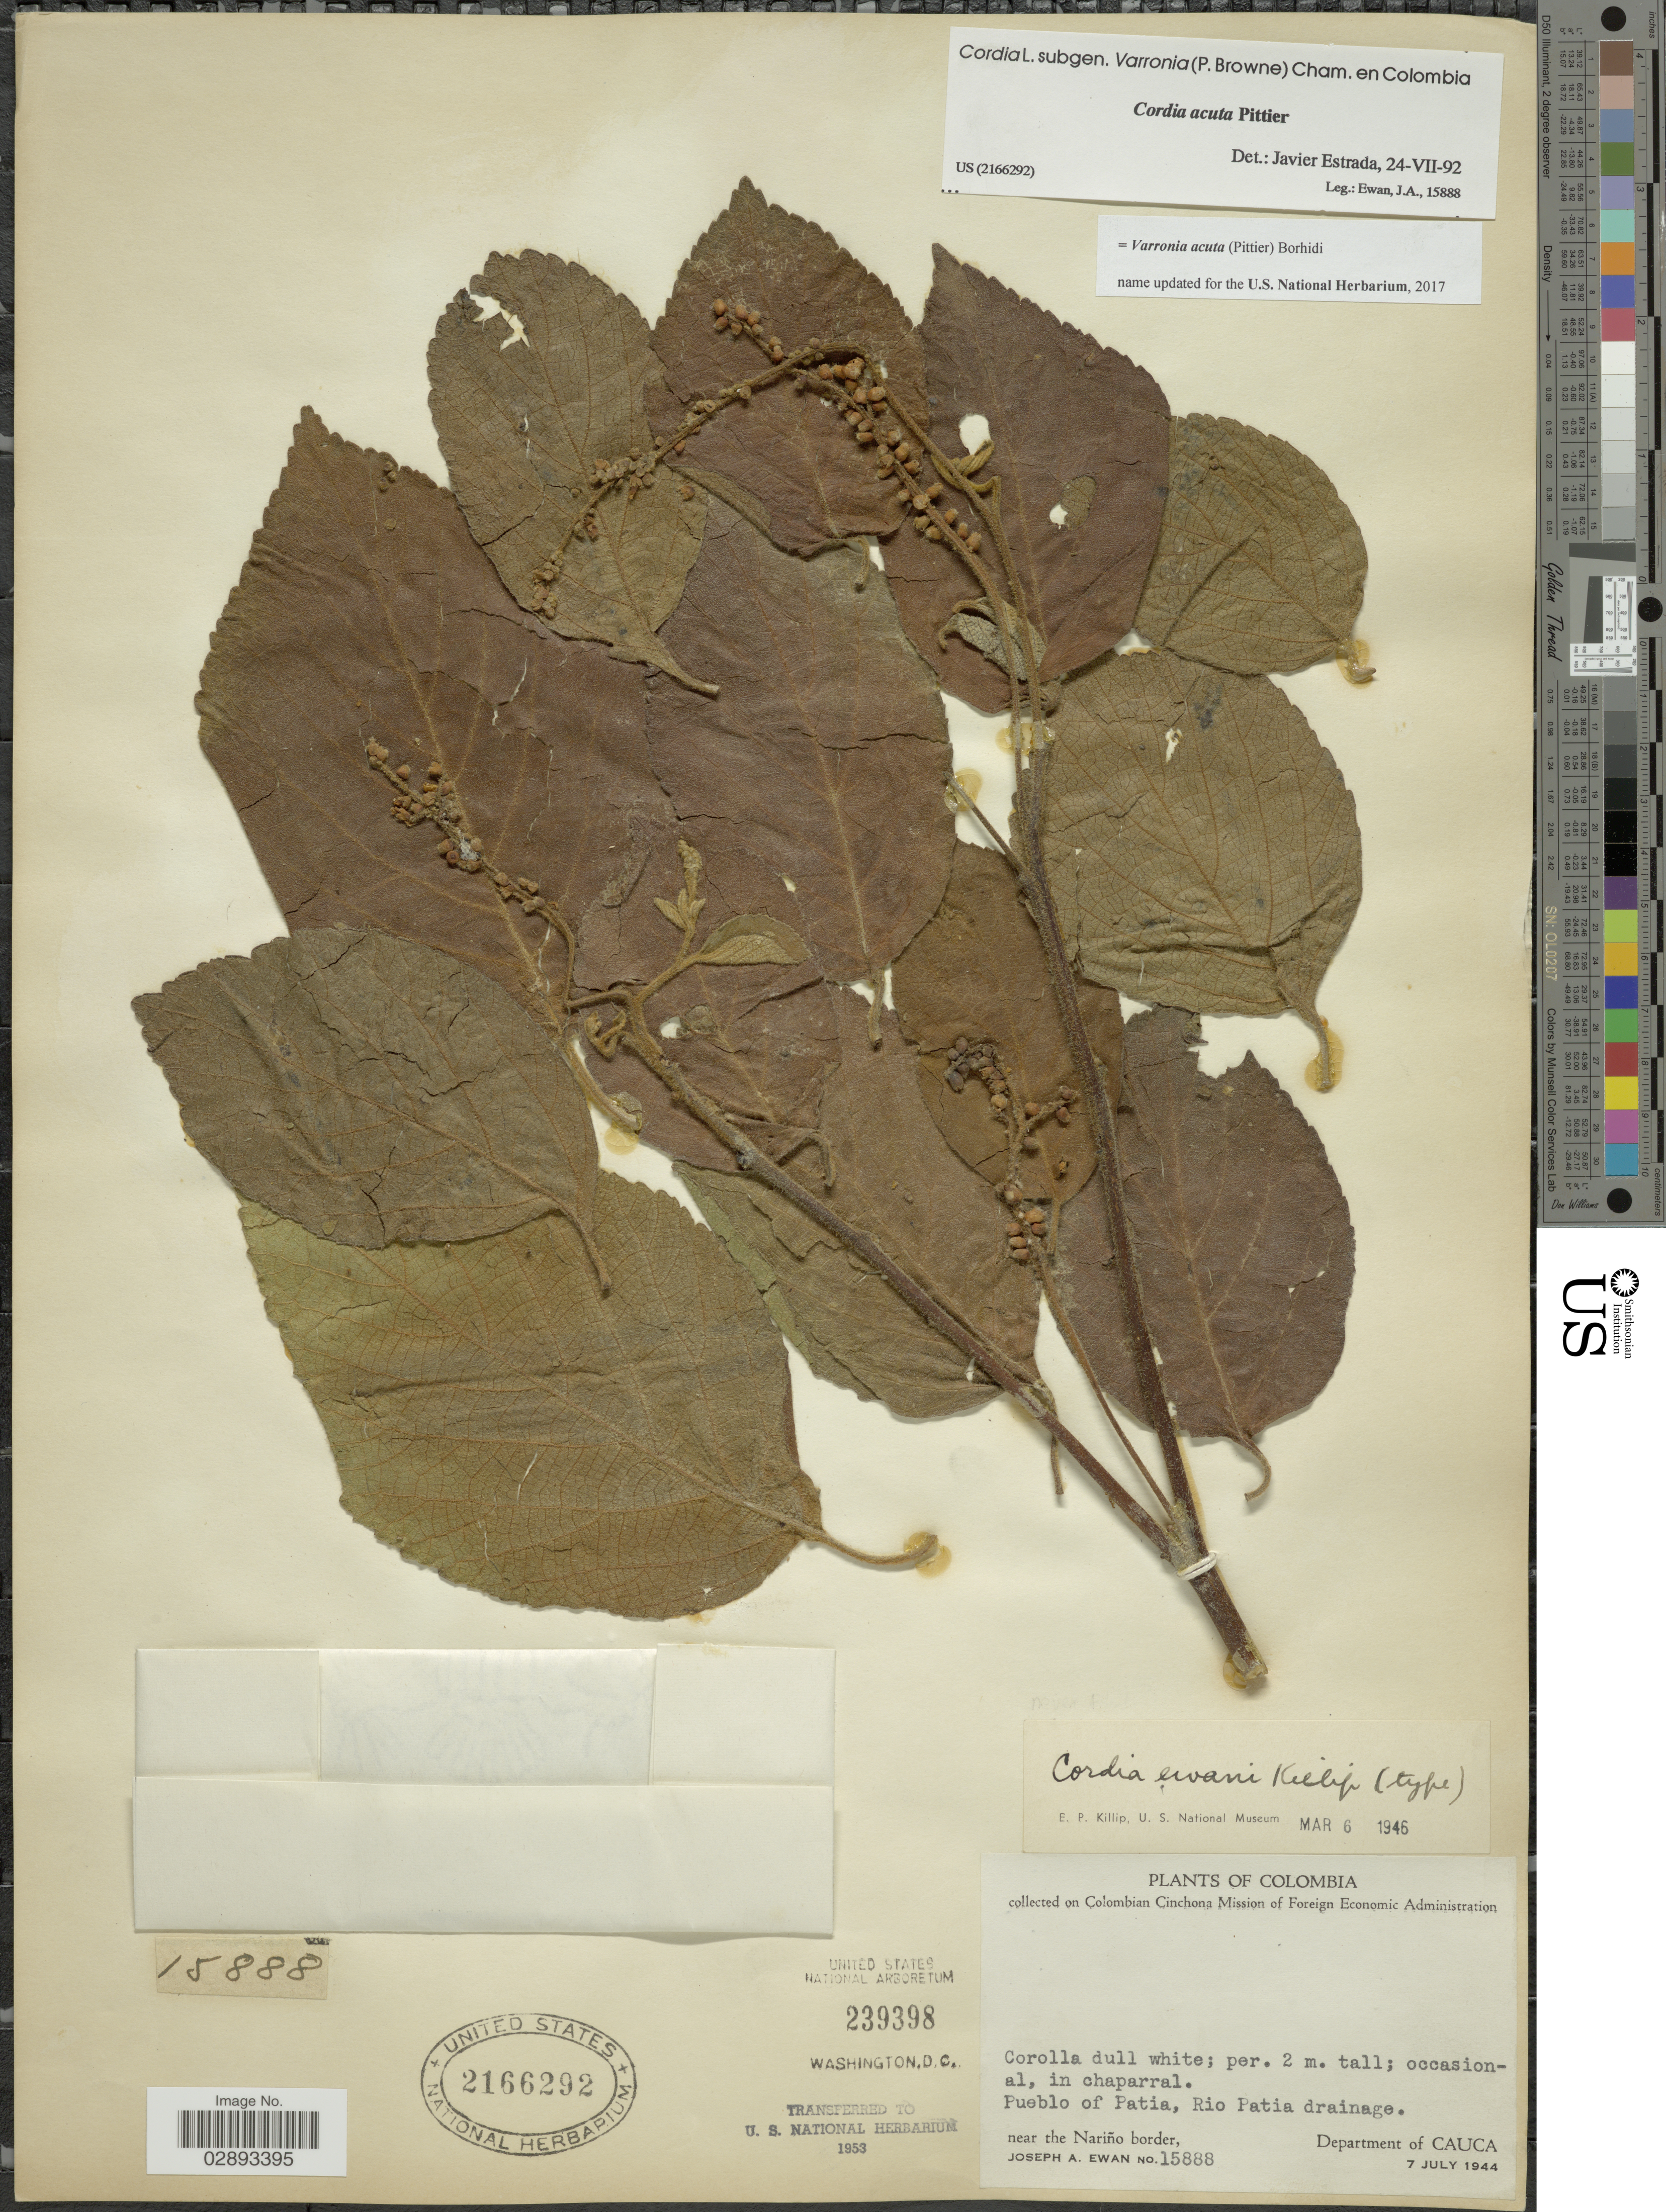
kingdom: Plantae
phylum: Tracheophyta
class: Magnoliopsida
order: Boraginales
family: Cordiaceae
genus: Varronia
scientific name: Varronia acuta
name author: (Pittier) Borhidi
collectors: J. A. Ewan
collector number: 15888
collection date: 1944-07-07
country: Colombia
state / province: Cauca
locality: Pueblo of Patia, Rio Patia drainage, near the Nariño border, Department of Cauca.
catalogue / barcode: US 2166292